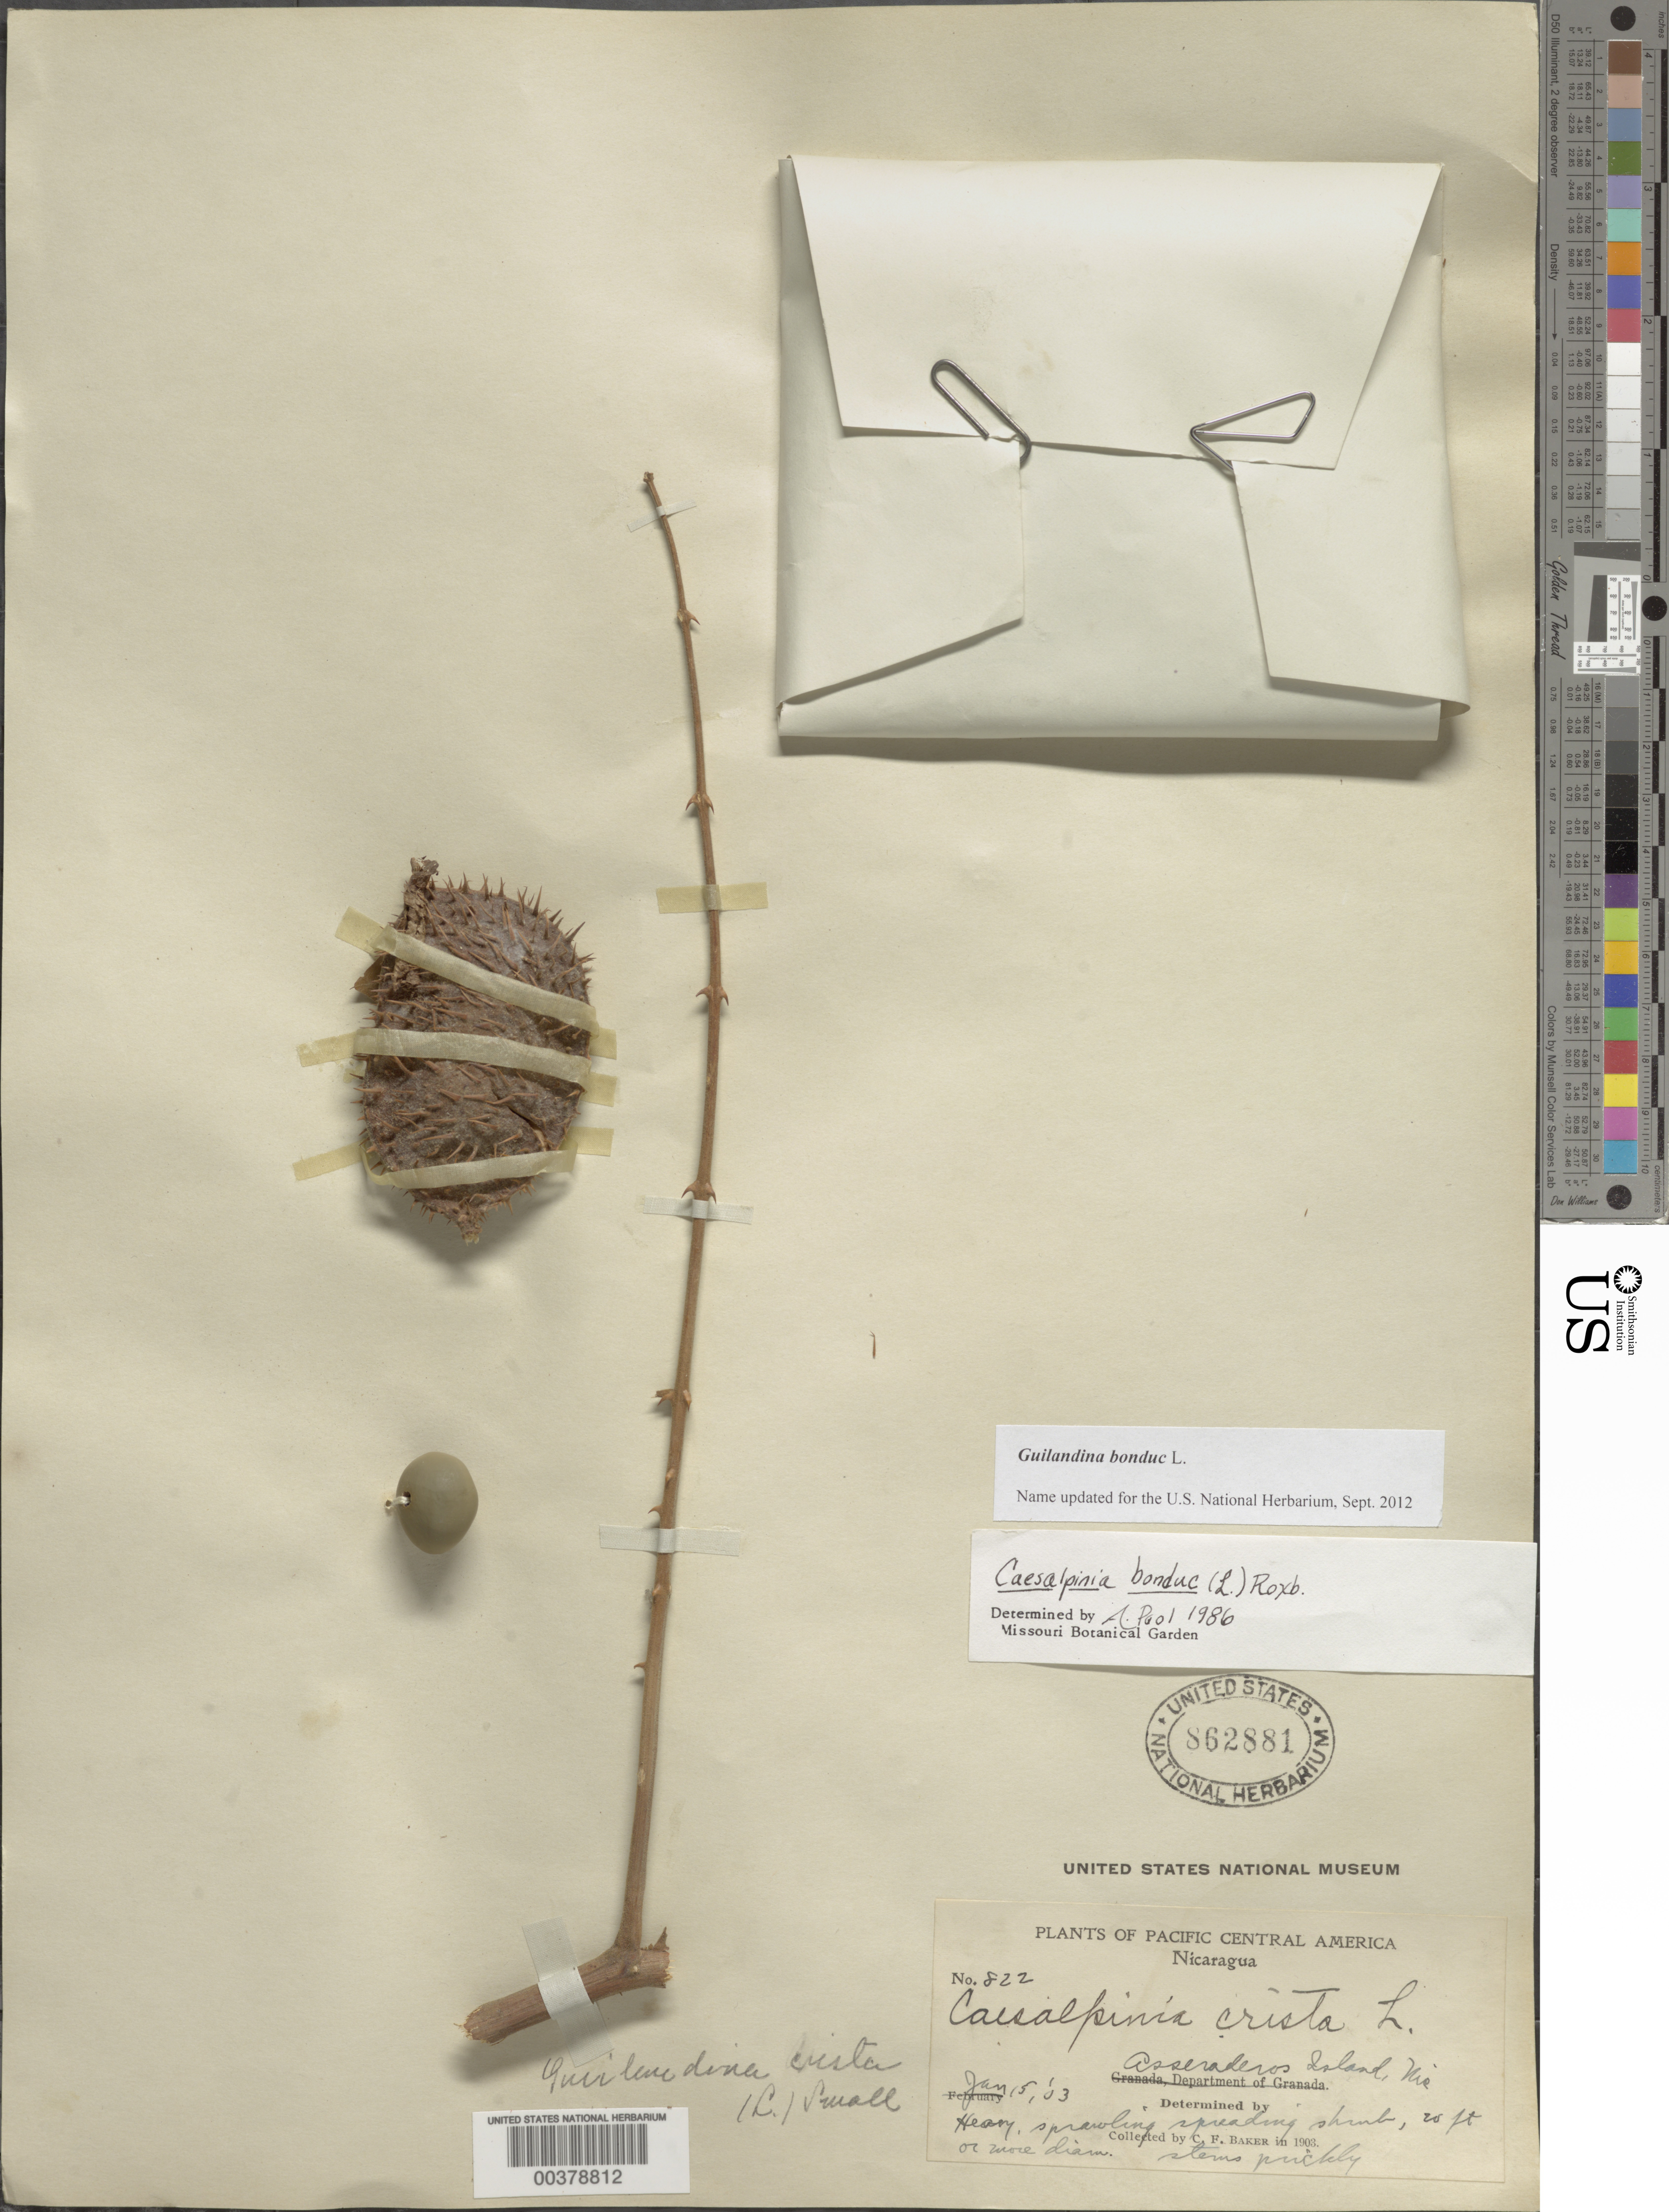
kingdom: Plantae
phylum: Tracheophyta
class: Magnoliopsida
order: Fabales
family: Fabaceae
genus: Guilandina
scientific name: Guilandina bonduc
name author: L.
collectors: C. F. Baker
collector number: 822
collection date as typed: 15 Jan 1903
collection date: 1903-01-15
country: Nicaragua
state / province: Chinandega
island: Isla de Aserradores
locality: Asseraderos i.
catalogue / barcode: US 862881